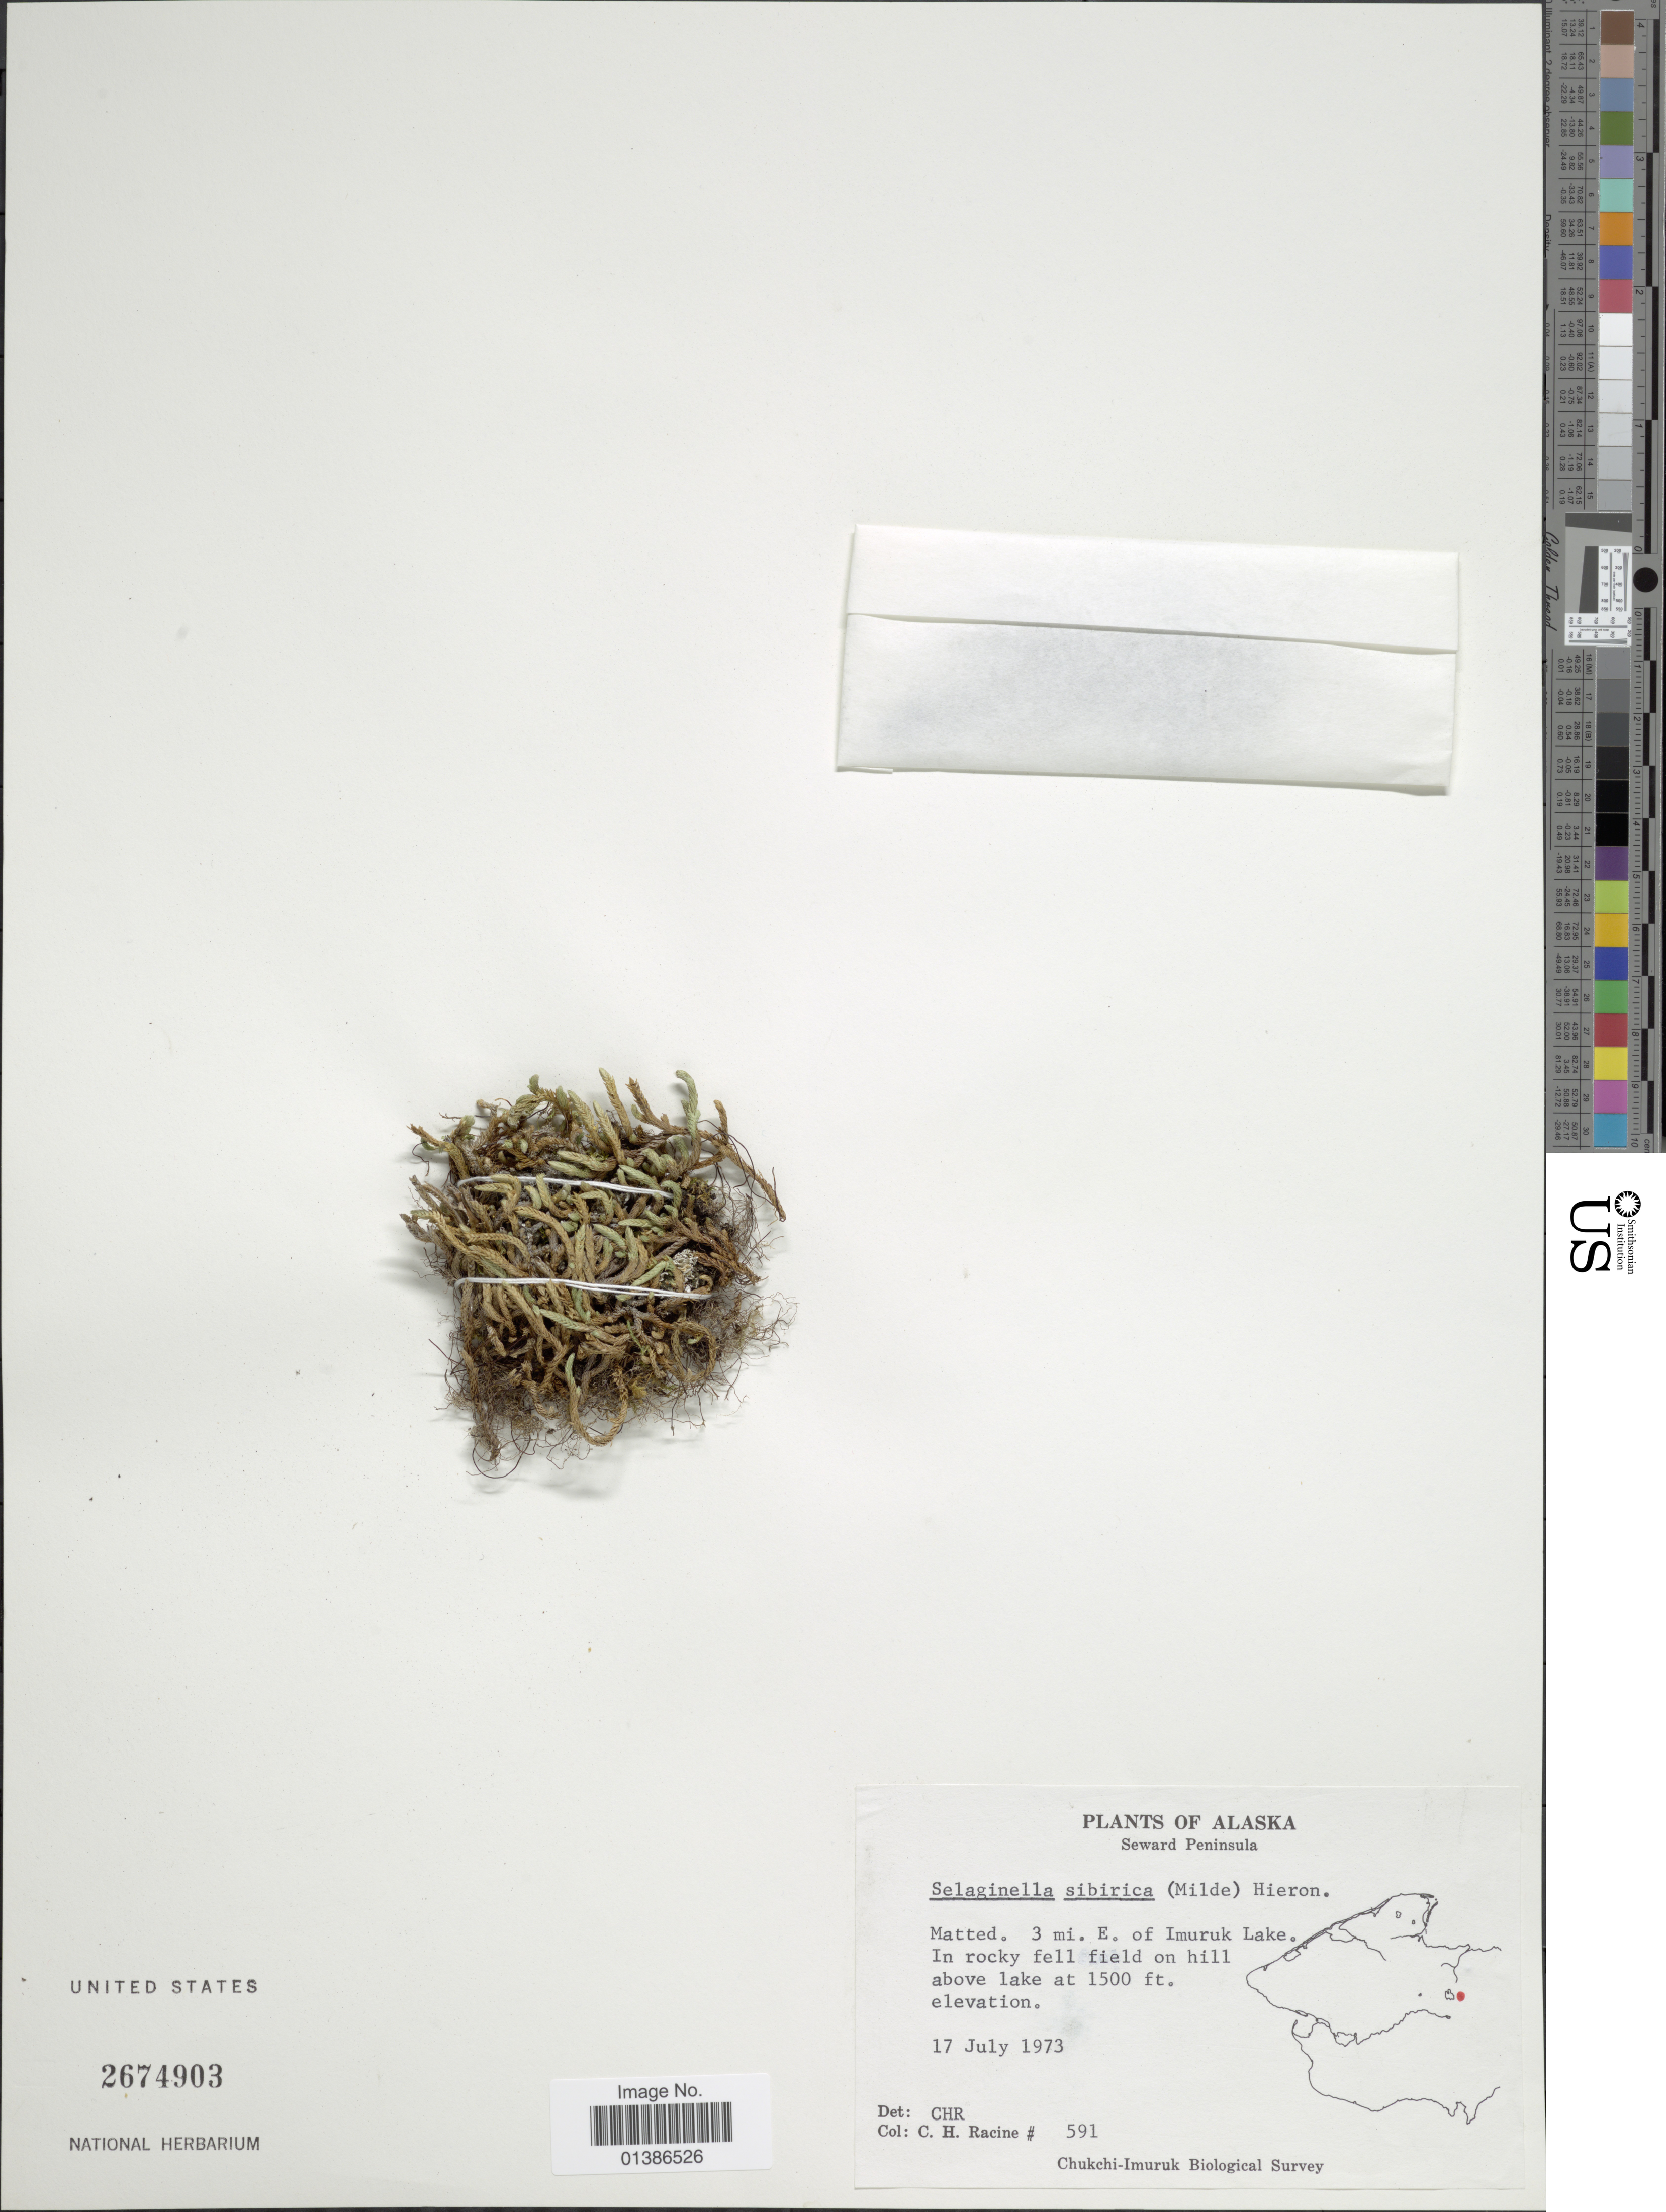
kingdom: Plantae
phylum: Tracheophyta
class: Lycopodiopsida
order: Selaginellales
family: Selaginellaceae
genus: Selaginella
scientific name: Selaginella sibirica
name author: (Milde) Hieron.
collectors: C. Racine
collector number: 591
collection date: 1973-07-17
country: United States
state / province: Alaska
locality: Seward Peninsula. Matted. 3 mi. E. of Imuruk Lake.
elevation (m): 457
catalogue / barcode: US 2674903